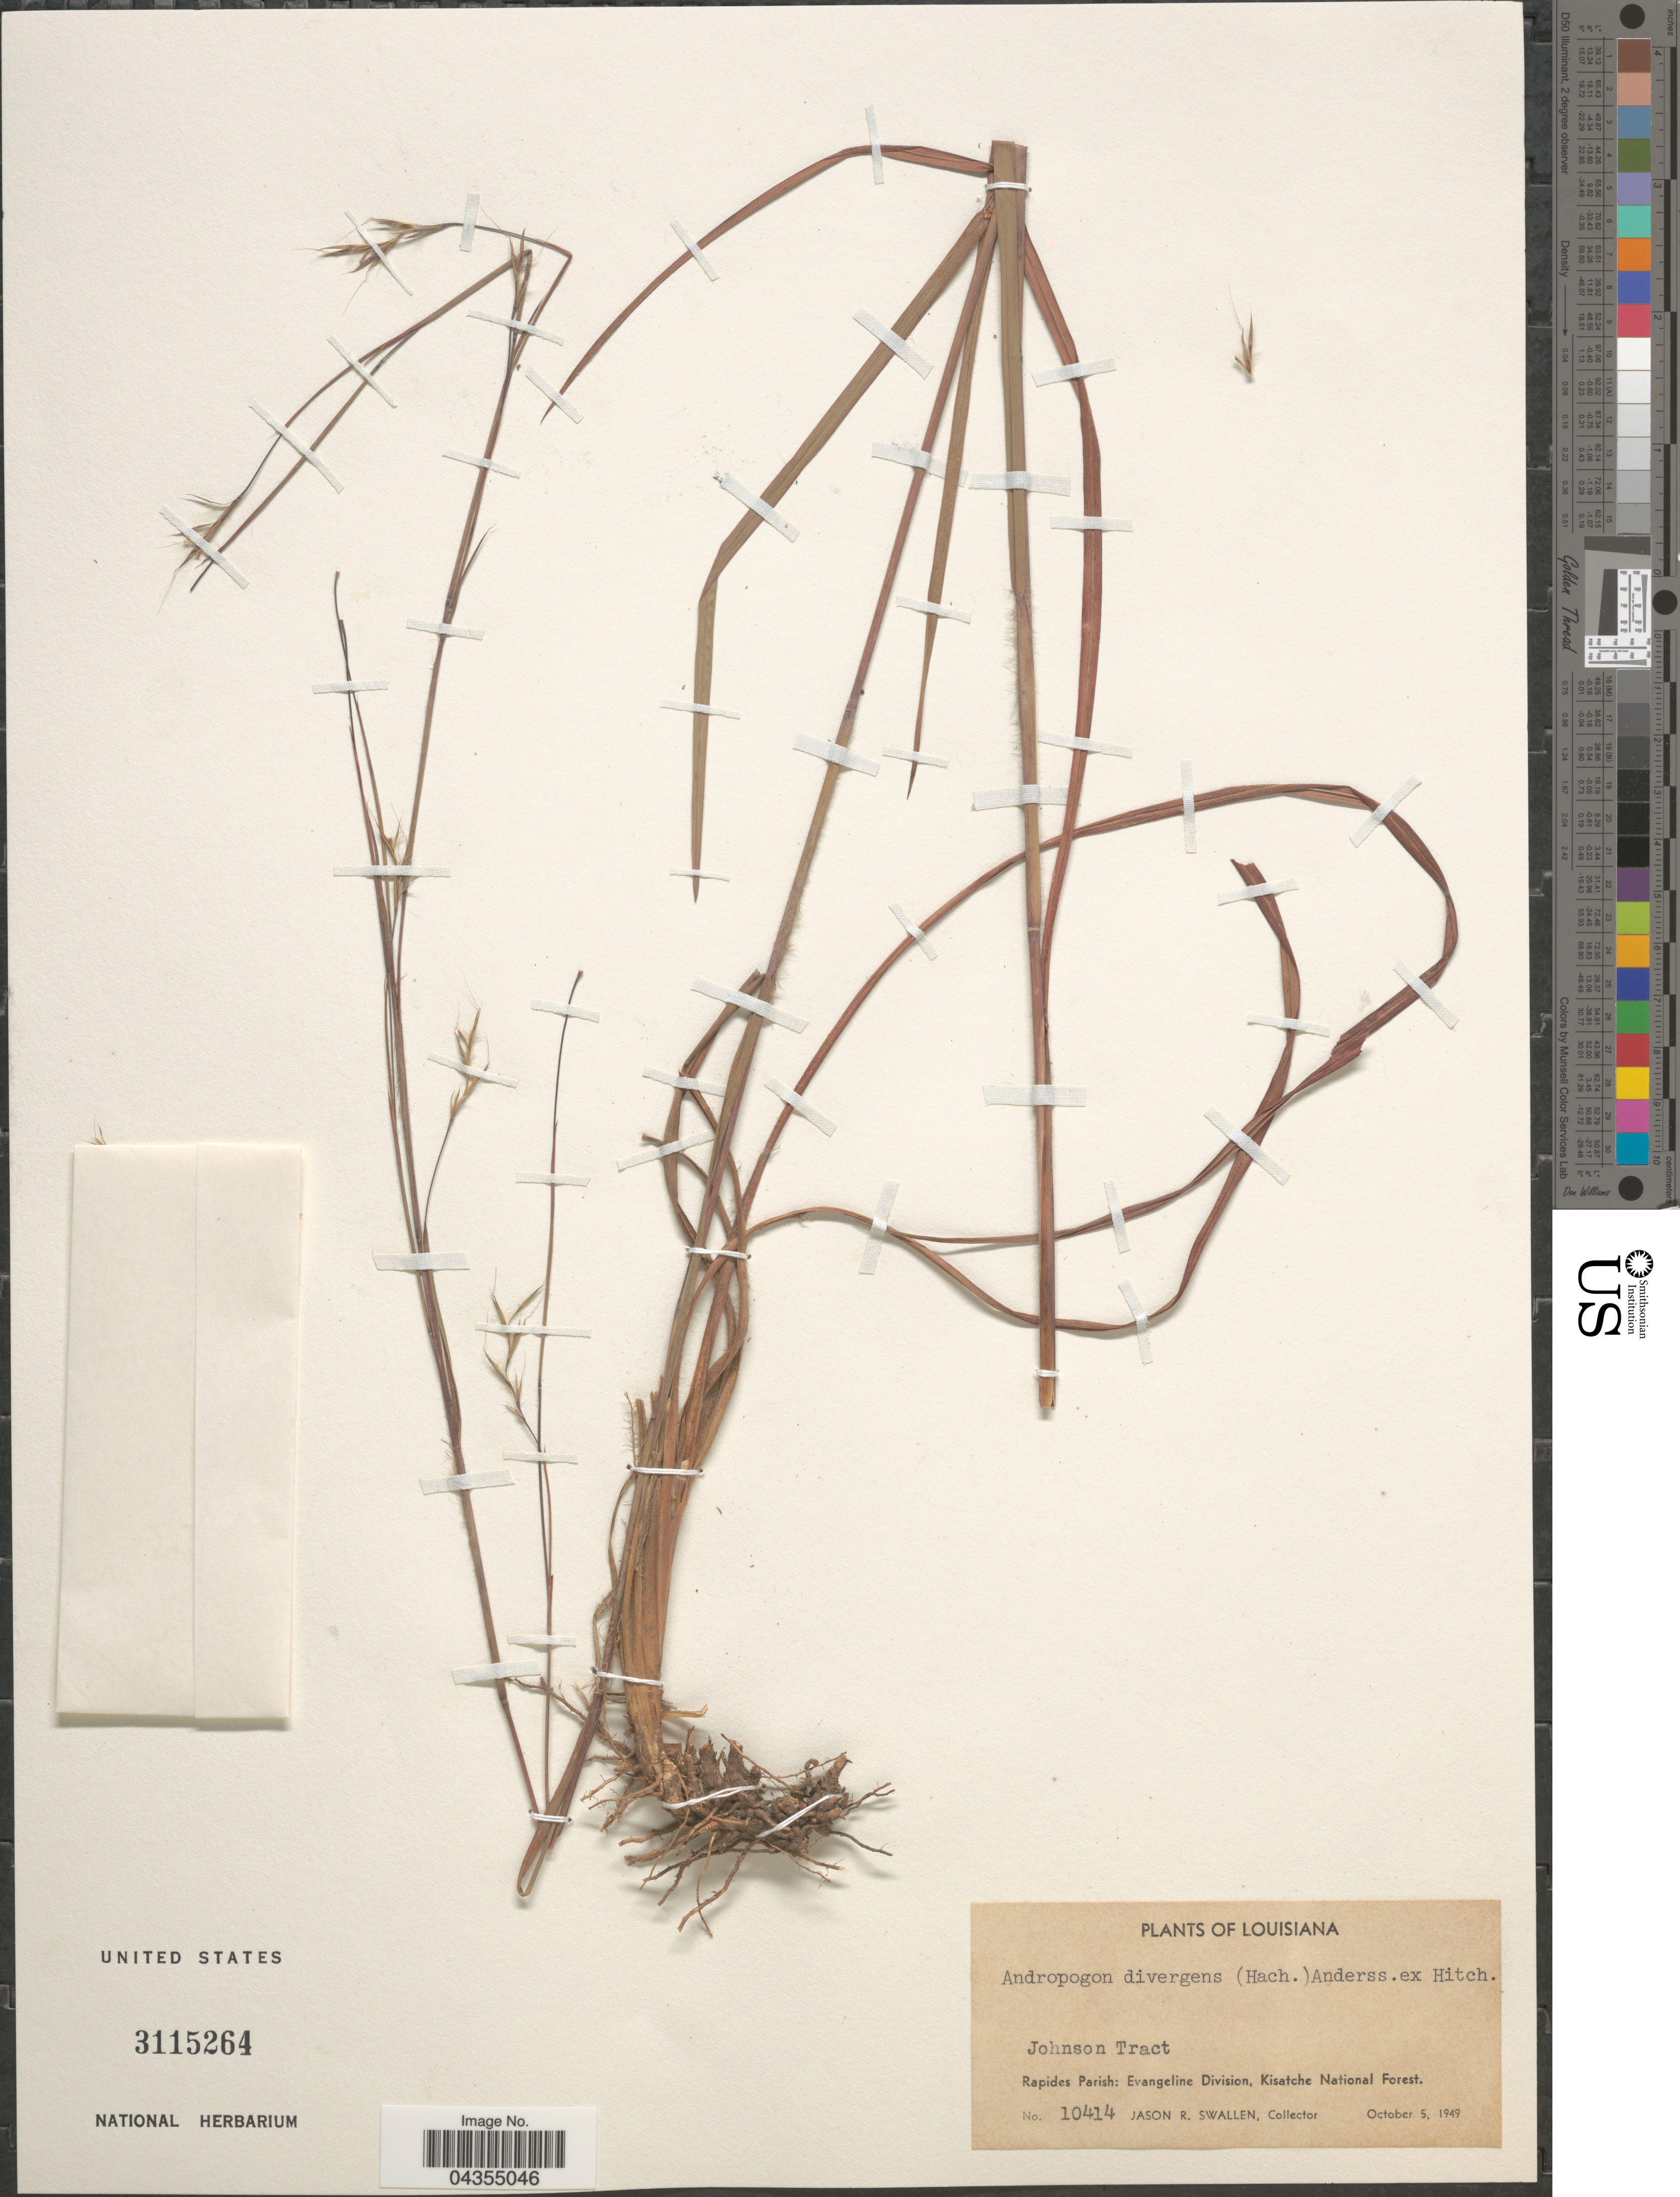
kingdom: Plantae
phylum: Tracheophyta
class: Liliopsida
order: Poales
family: Poaceae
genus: Schizachyrium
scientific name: Schizachyrium scoparium var. divergens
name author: (Hack.) Gould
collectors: J. R. Swallen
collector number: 10414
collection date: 1949-10-05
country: United States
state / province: Louisiana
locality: Johnson Tract. Rapides Parish: Evangeline Division, Kisatche National Forest.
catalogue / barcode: US 3115264